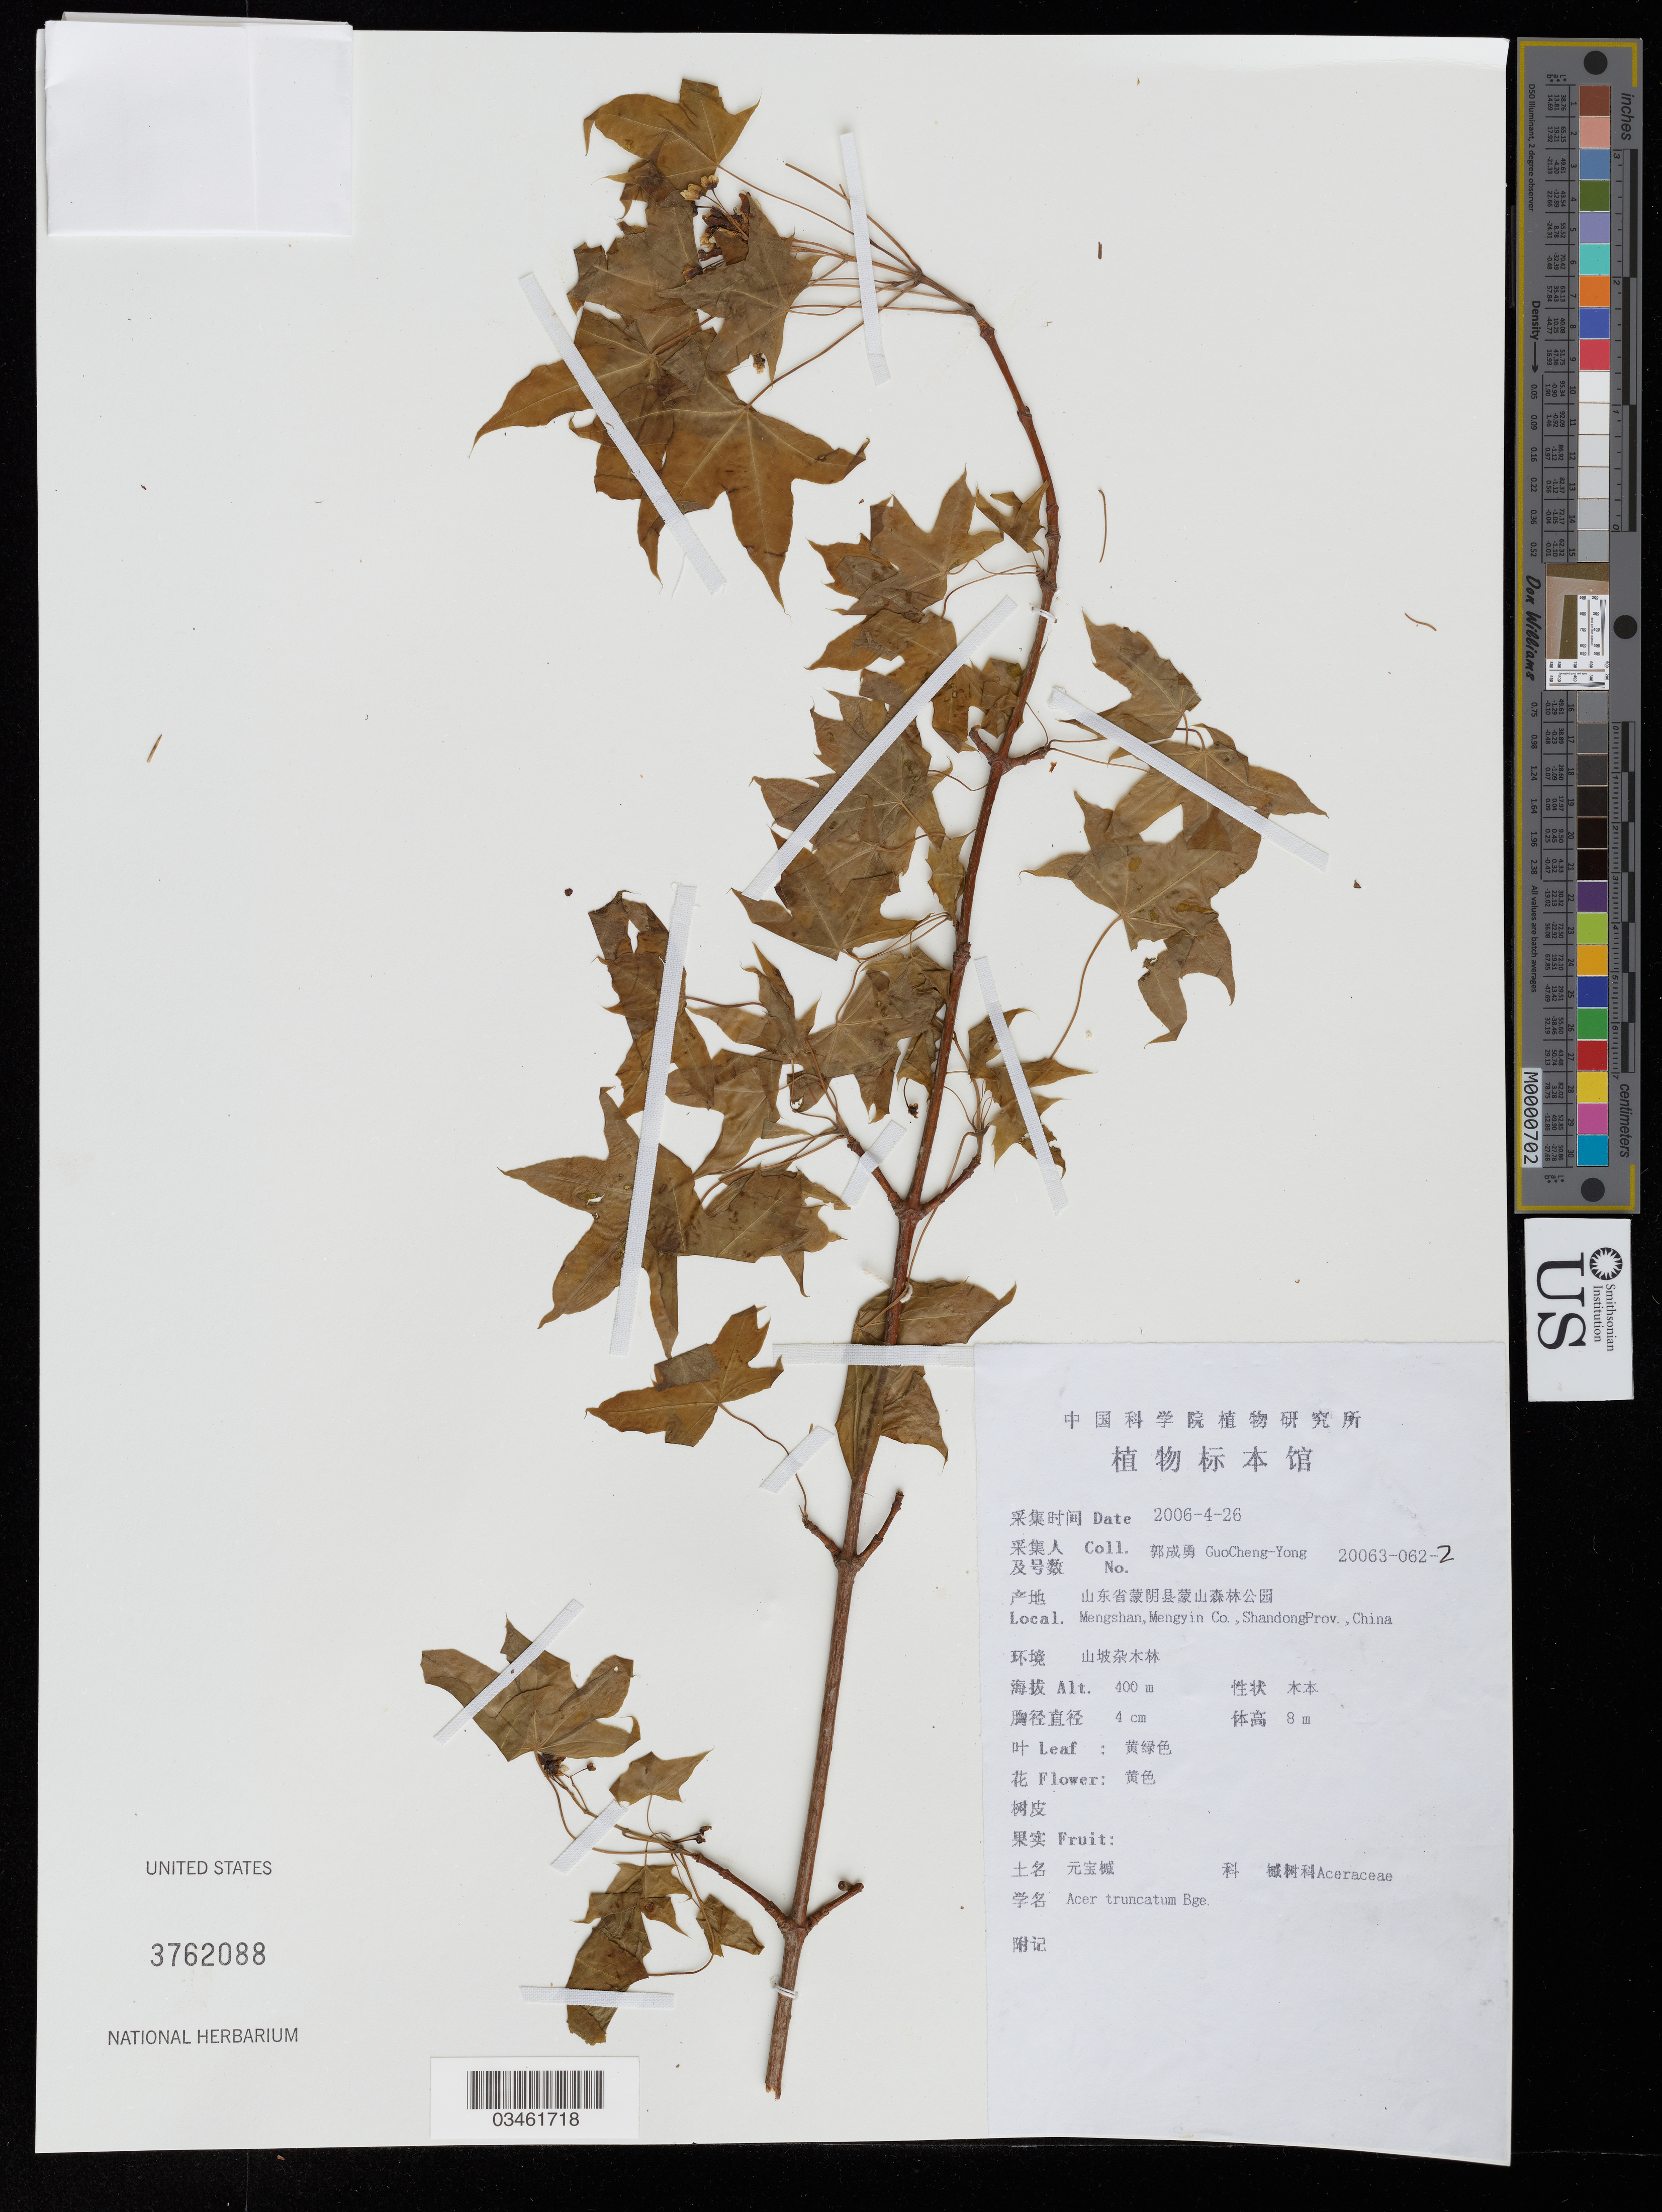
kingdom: Plantae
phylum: Tracheophyta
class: Magnoliopsida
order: Sapindales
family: Sapindaceae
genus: Acer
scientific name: Acer truncatum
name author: Bunge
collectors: Guo cheng-yong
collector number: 20063-062-2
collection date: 2006-04-26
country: China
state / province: Shandong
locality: Mengshan, Mengyin Co.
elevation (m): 400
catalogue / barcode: US 3762088